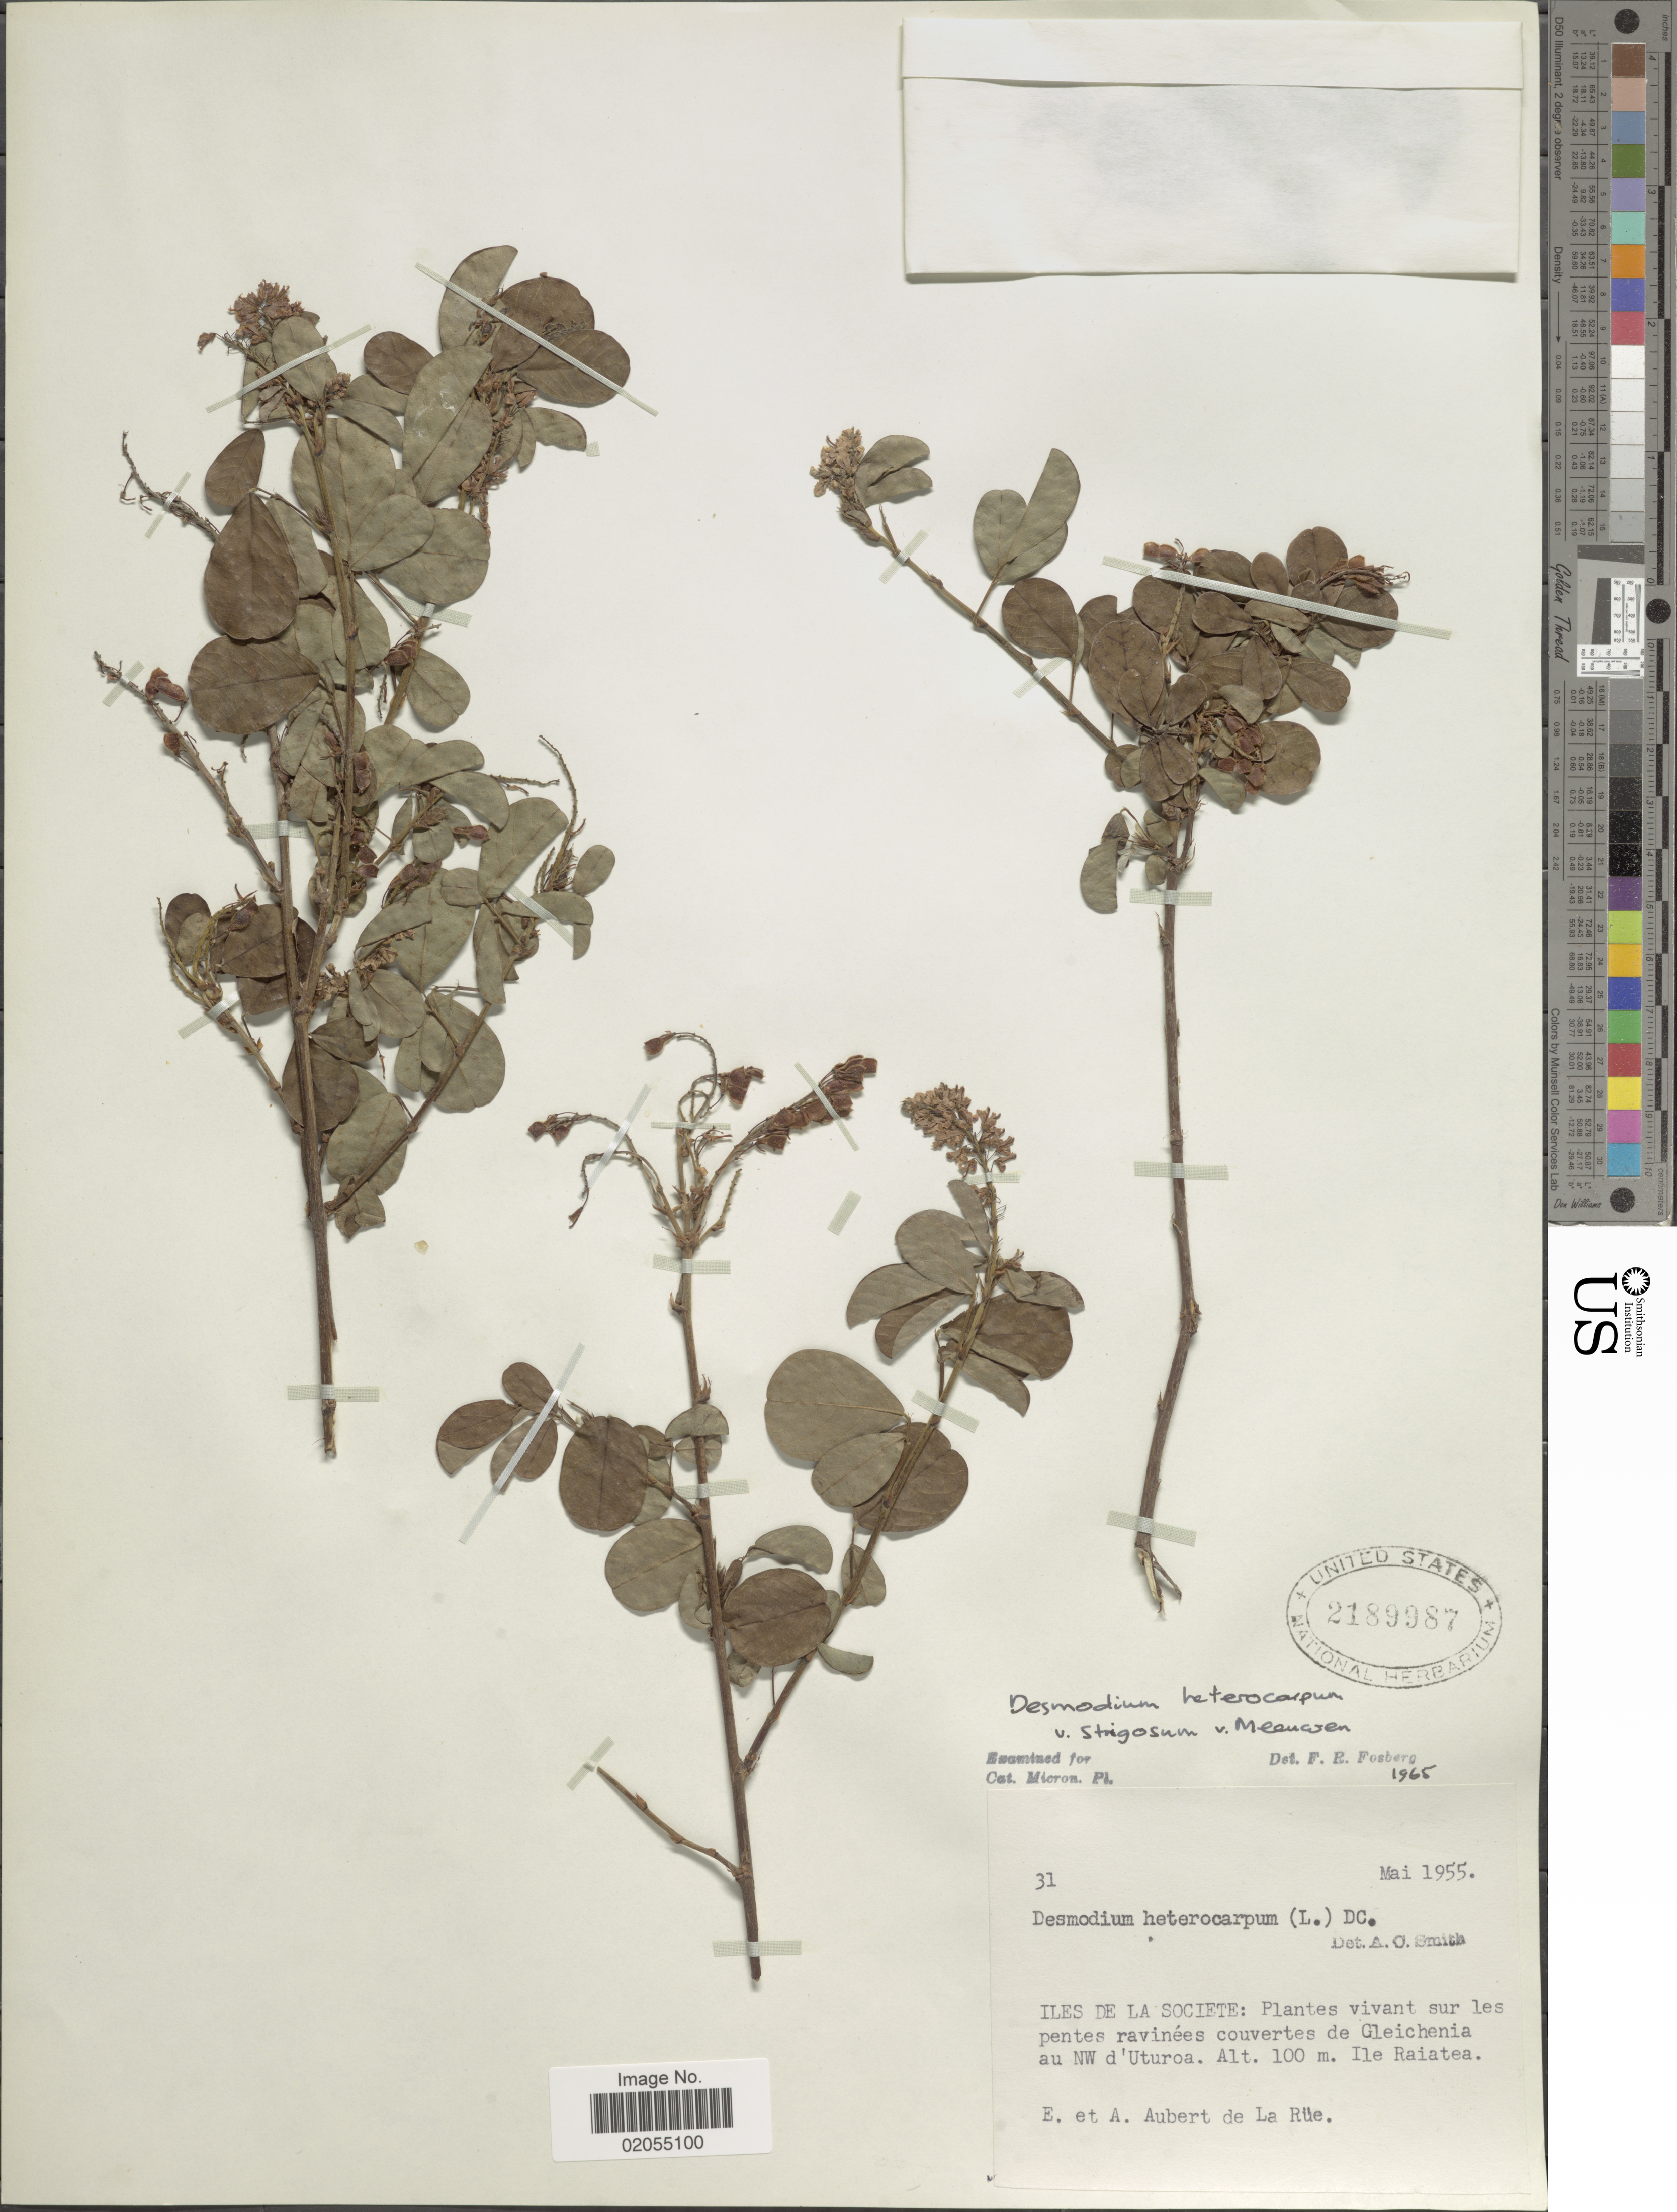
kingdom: Plantae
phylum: Tracheophyta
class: Magnoliopsida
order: Fabales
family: Fabaceae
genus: Grona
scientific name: Grona heterocarpos var. strigosa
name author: (Meeuwen) H. Ohashi & K. Ohashi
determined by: Strong, Mark T., (BOT), Smithsonian Institution - National Museum of Natural History (UNITED STATES)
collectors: E. Aubert de La Rüe & A. Aubert de La Rüe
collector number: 31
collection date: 1955-05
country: French Polynesia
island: Raiatea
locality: Iles de la Societe: Plantes vivant sur les pentes ravinées couvertes de Gleichenia au NW d'Uturoa. Ile Raiatea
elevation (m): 100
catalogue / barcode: US 2189987